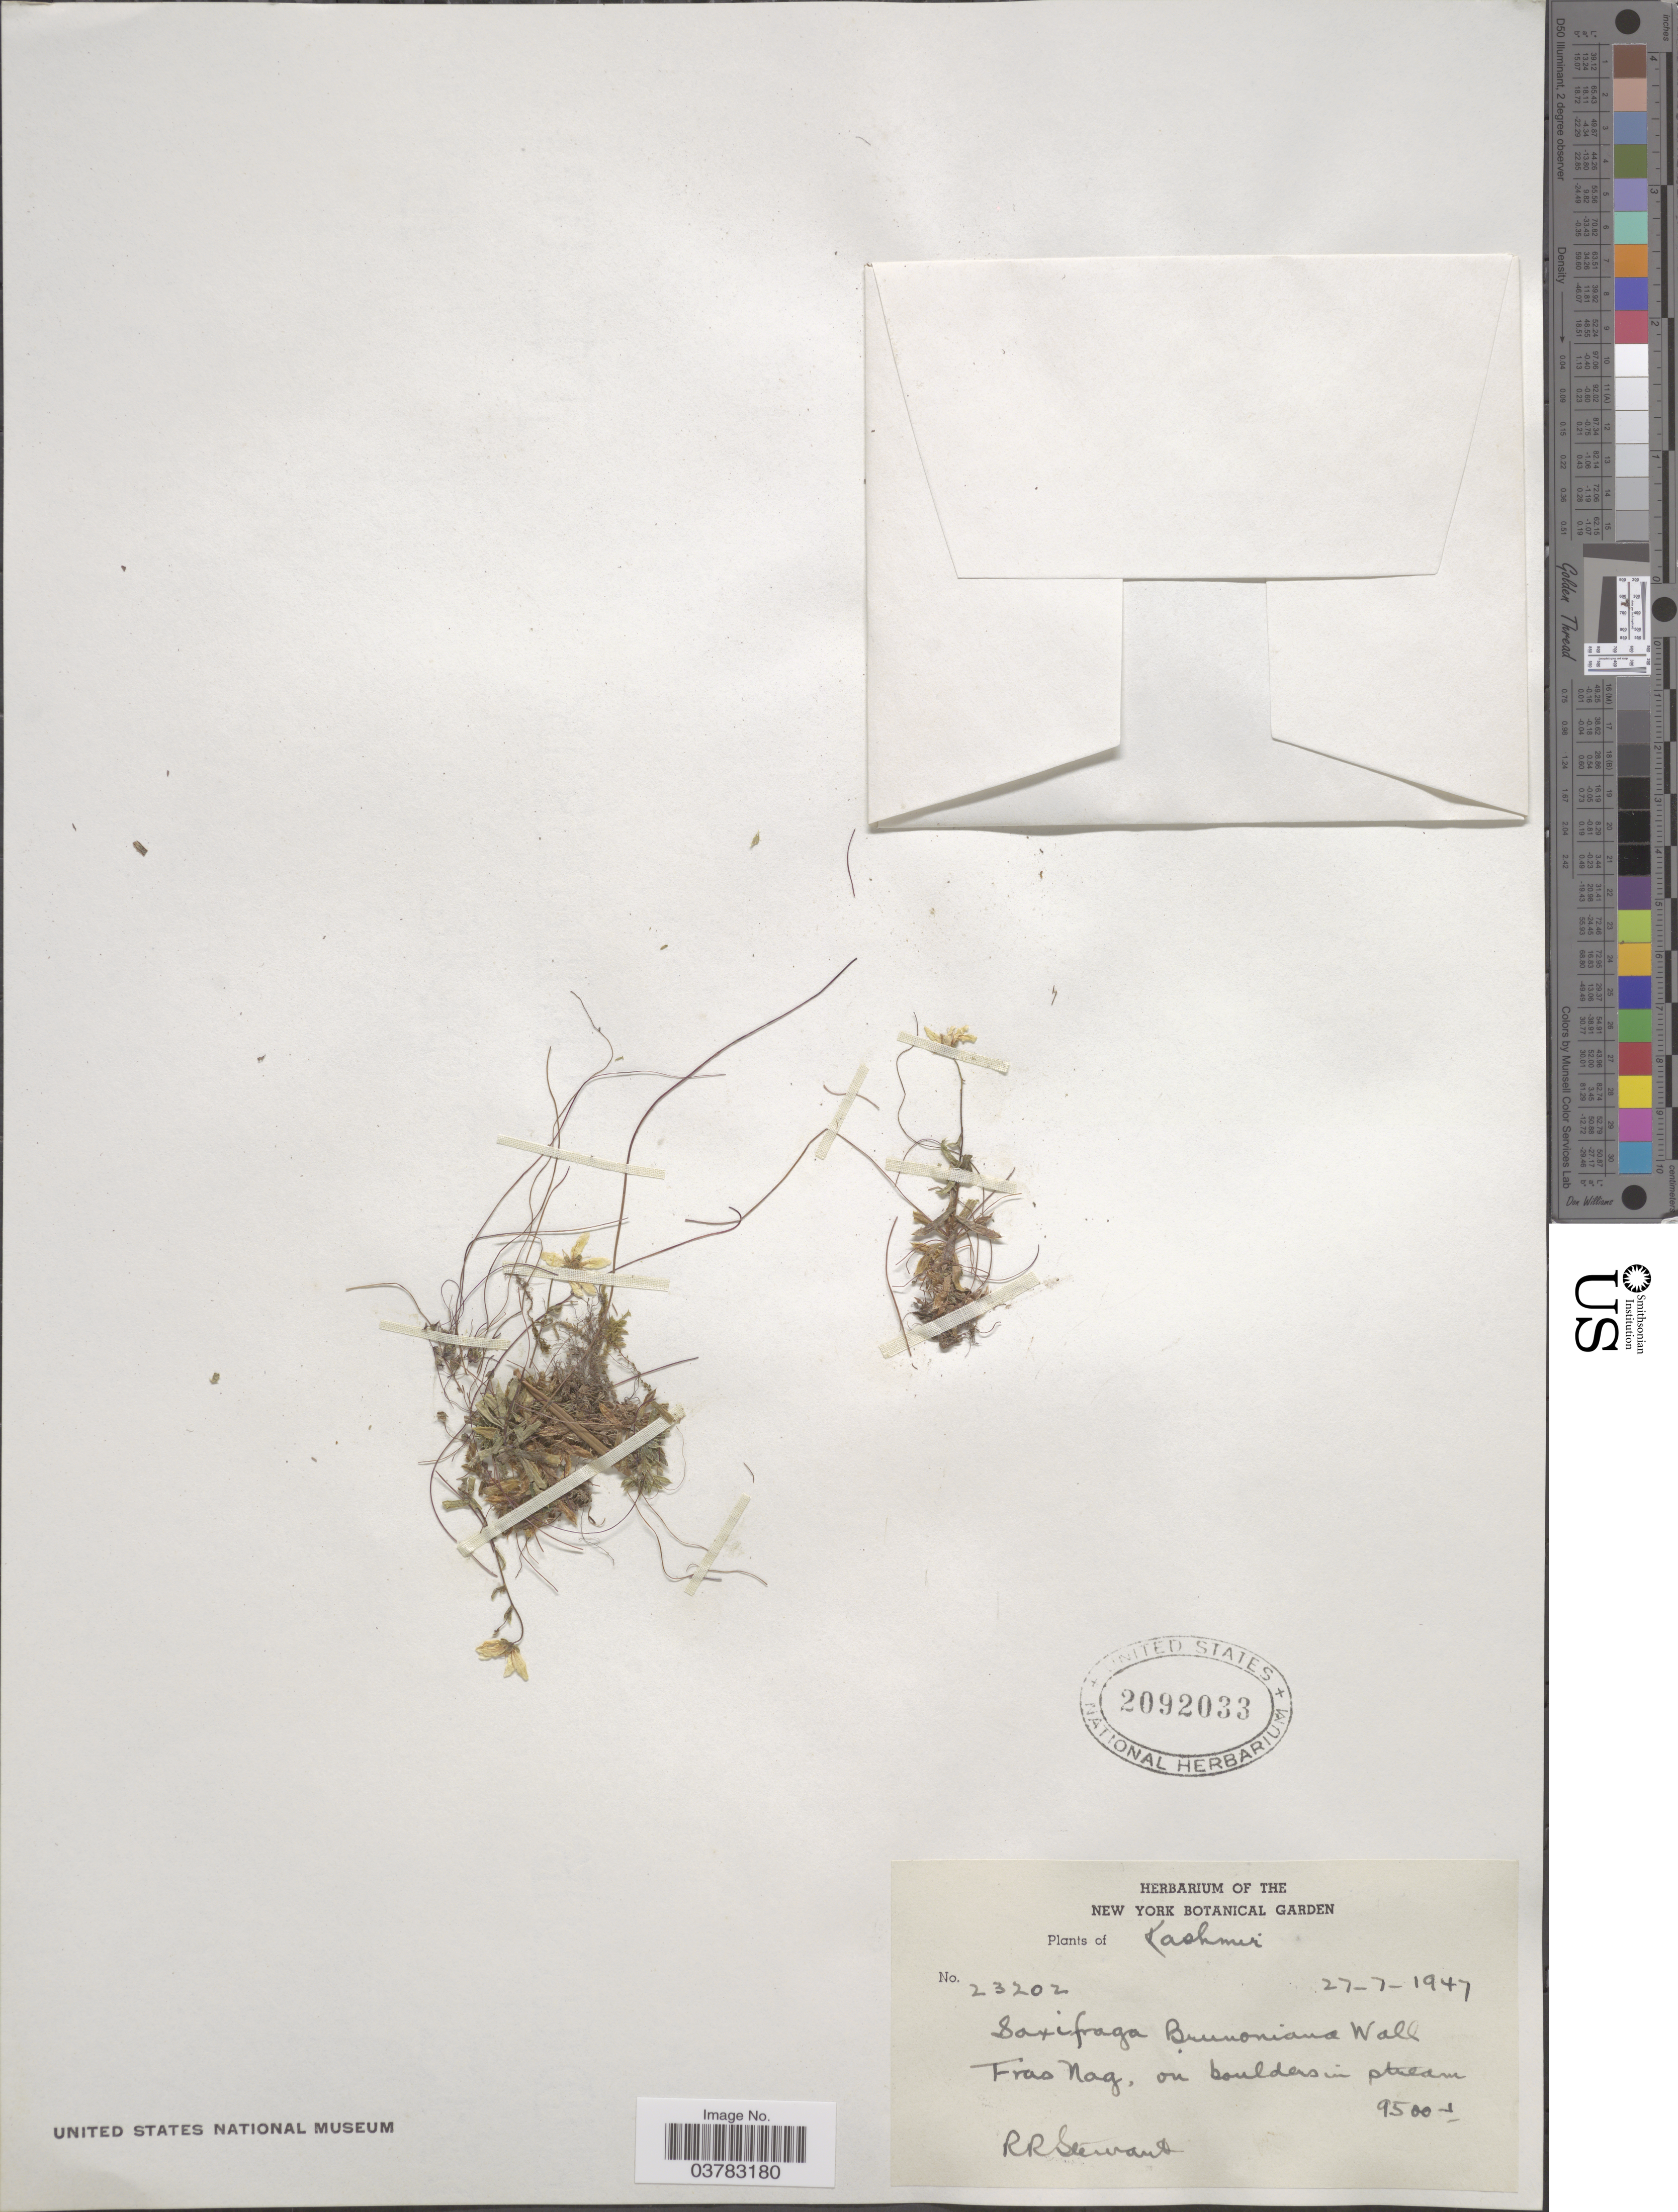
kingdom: Plantae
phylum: Tracheophyta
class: Magnoliopsida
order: Saxifragales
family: Saxifragaceae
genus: Saxifraga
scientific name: Saxifraga brunoniana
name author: Wall. ex Sternb.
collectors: R. Stewart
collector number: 23202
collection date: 1947-07-27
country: India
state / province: Jammu and Kashmir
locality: Kashmir. Fras Nag, on boulders in stream.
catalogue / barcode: US 2092033